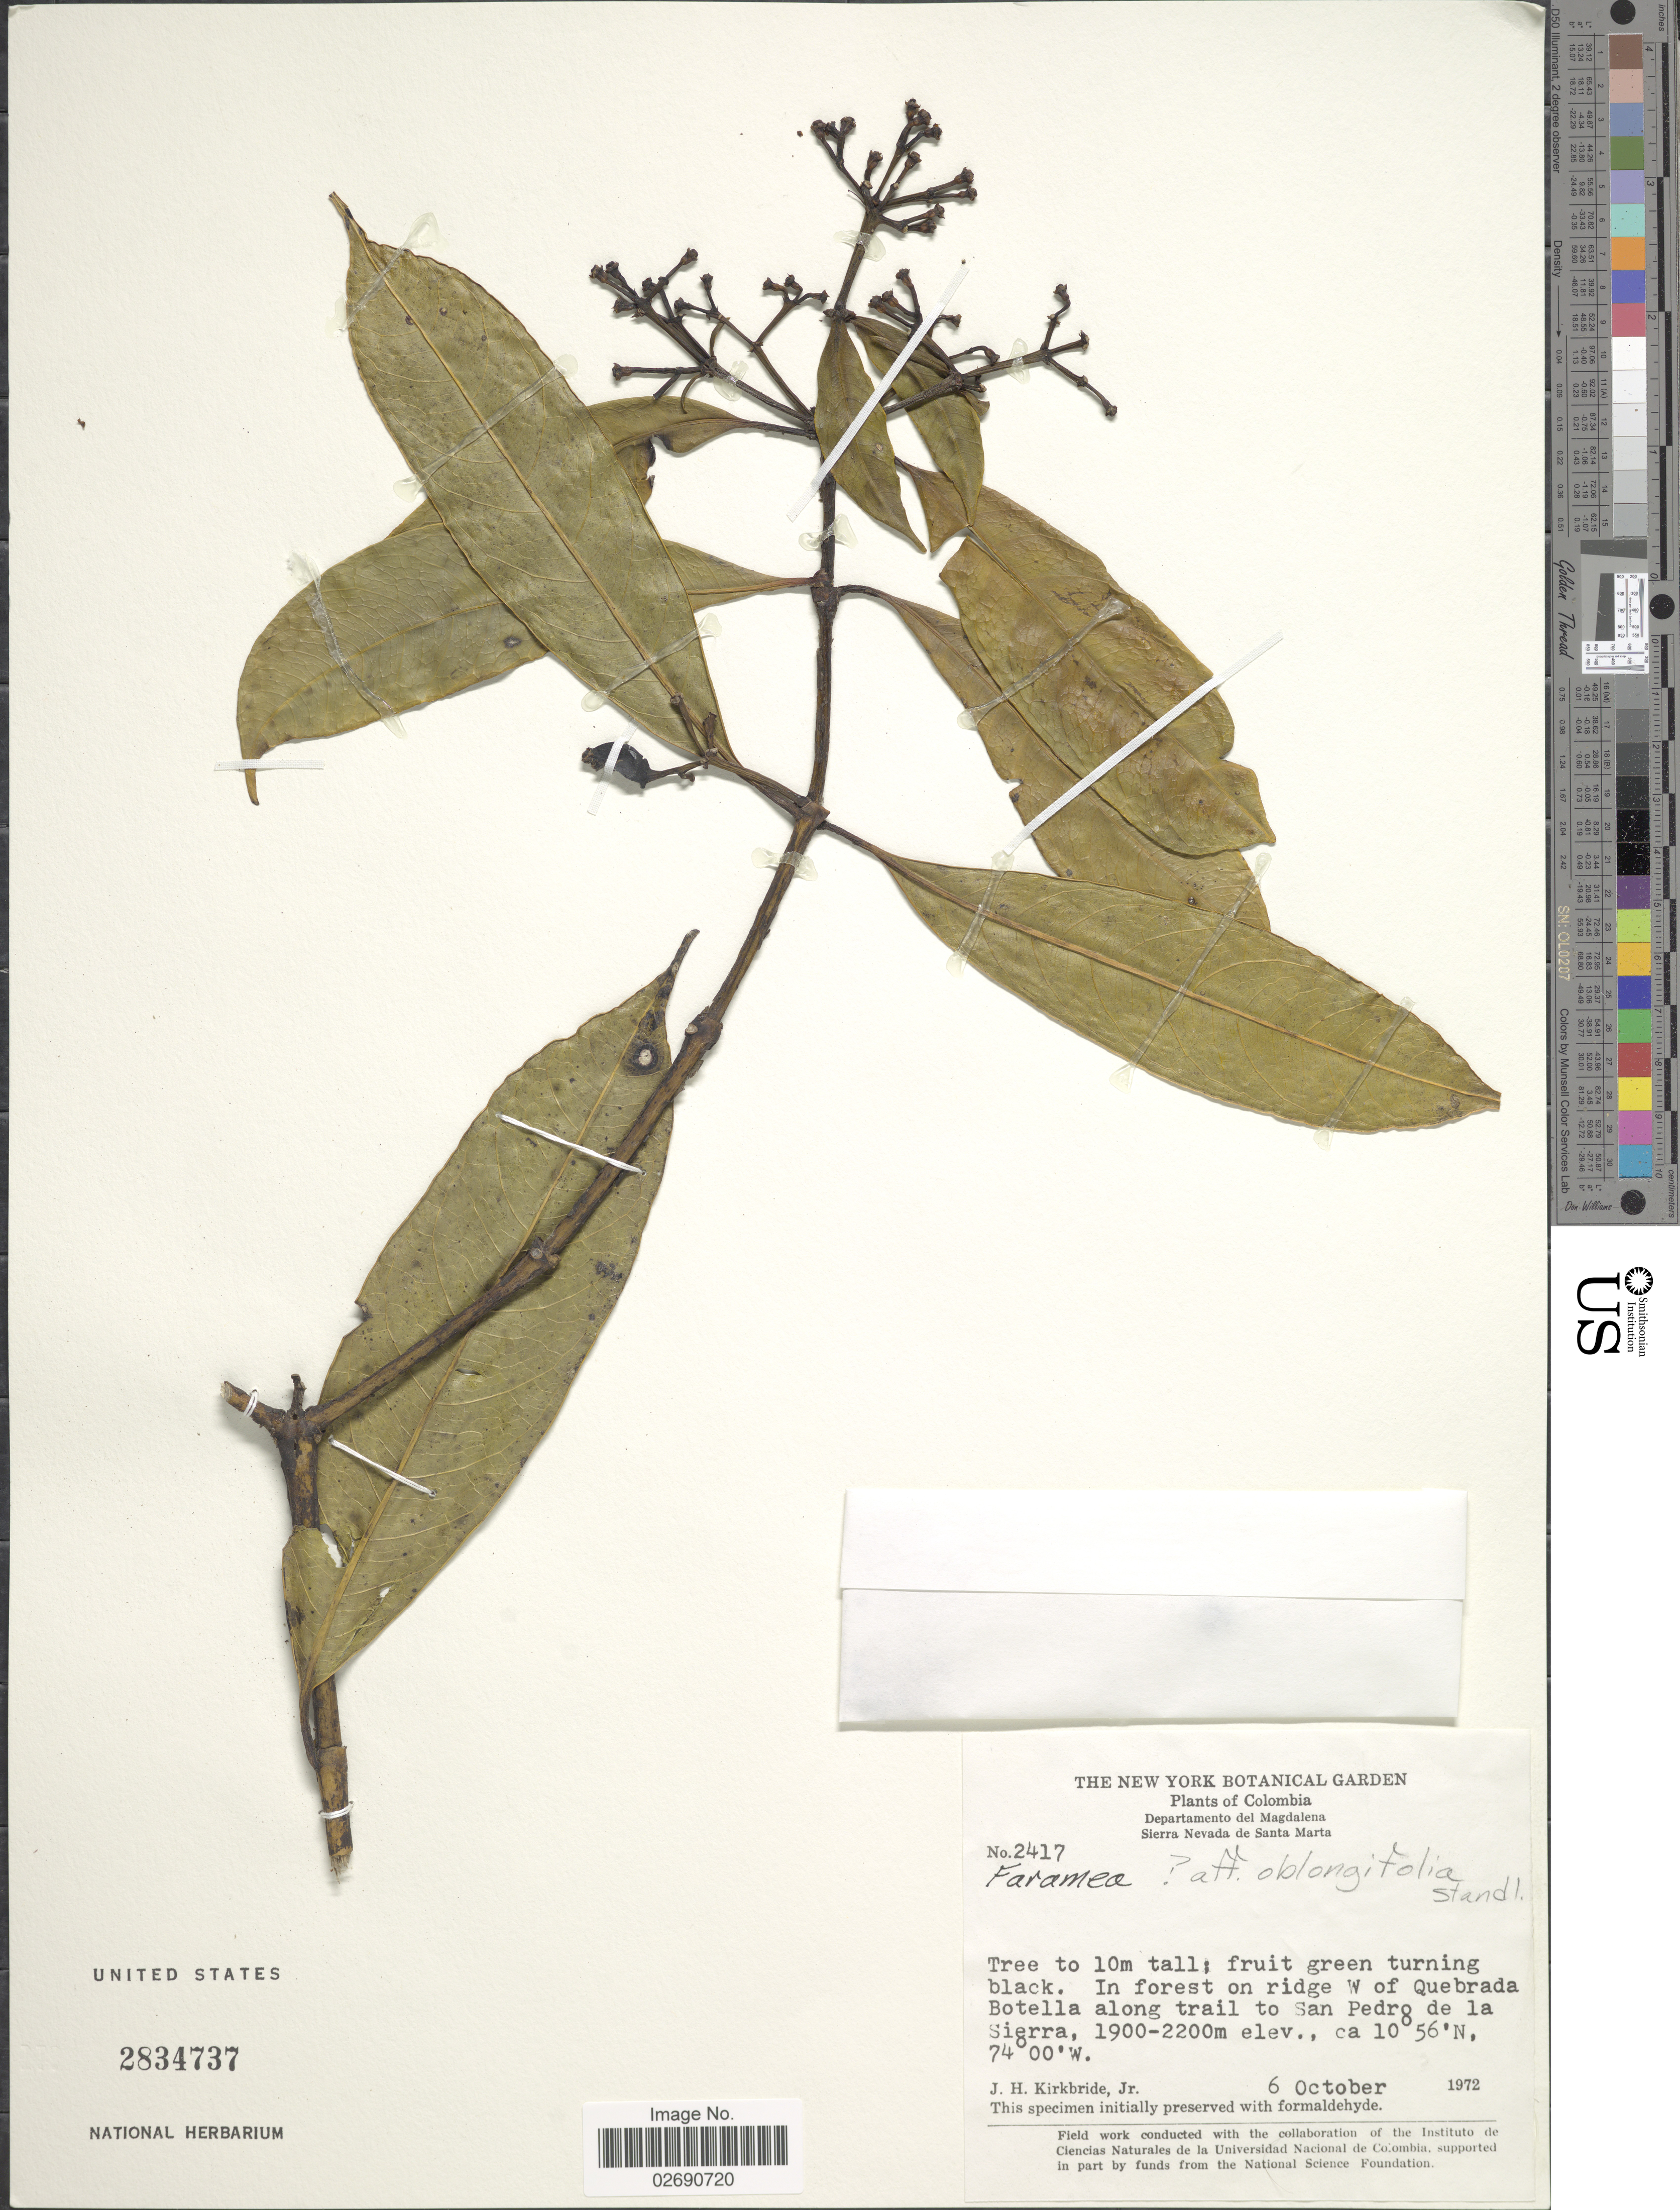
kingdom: Plantae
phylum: Tracheophyta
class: Magnoliopsida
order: Gentianales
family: Rubiaceae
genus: Faramea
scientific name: Faramea oblongifolia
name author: Standl.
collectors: J. H. Kirkbride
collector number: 2417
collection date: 1972-10-06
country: Colombia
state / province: Magdalena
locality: Departamento del Magdalena, Sierra Nevada de Santa Marta. In forest on ridge W of Quebrada Botella along trail to San Pedro de la Sierra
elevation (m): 1900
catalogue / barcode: US 2834737